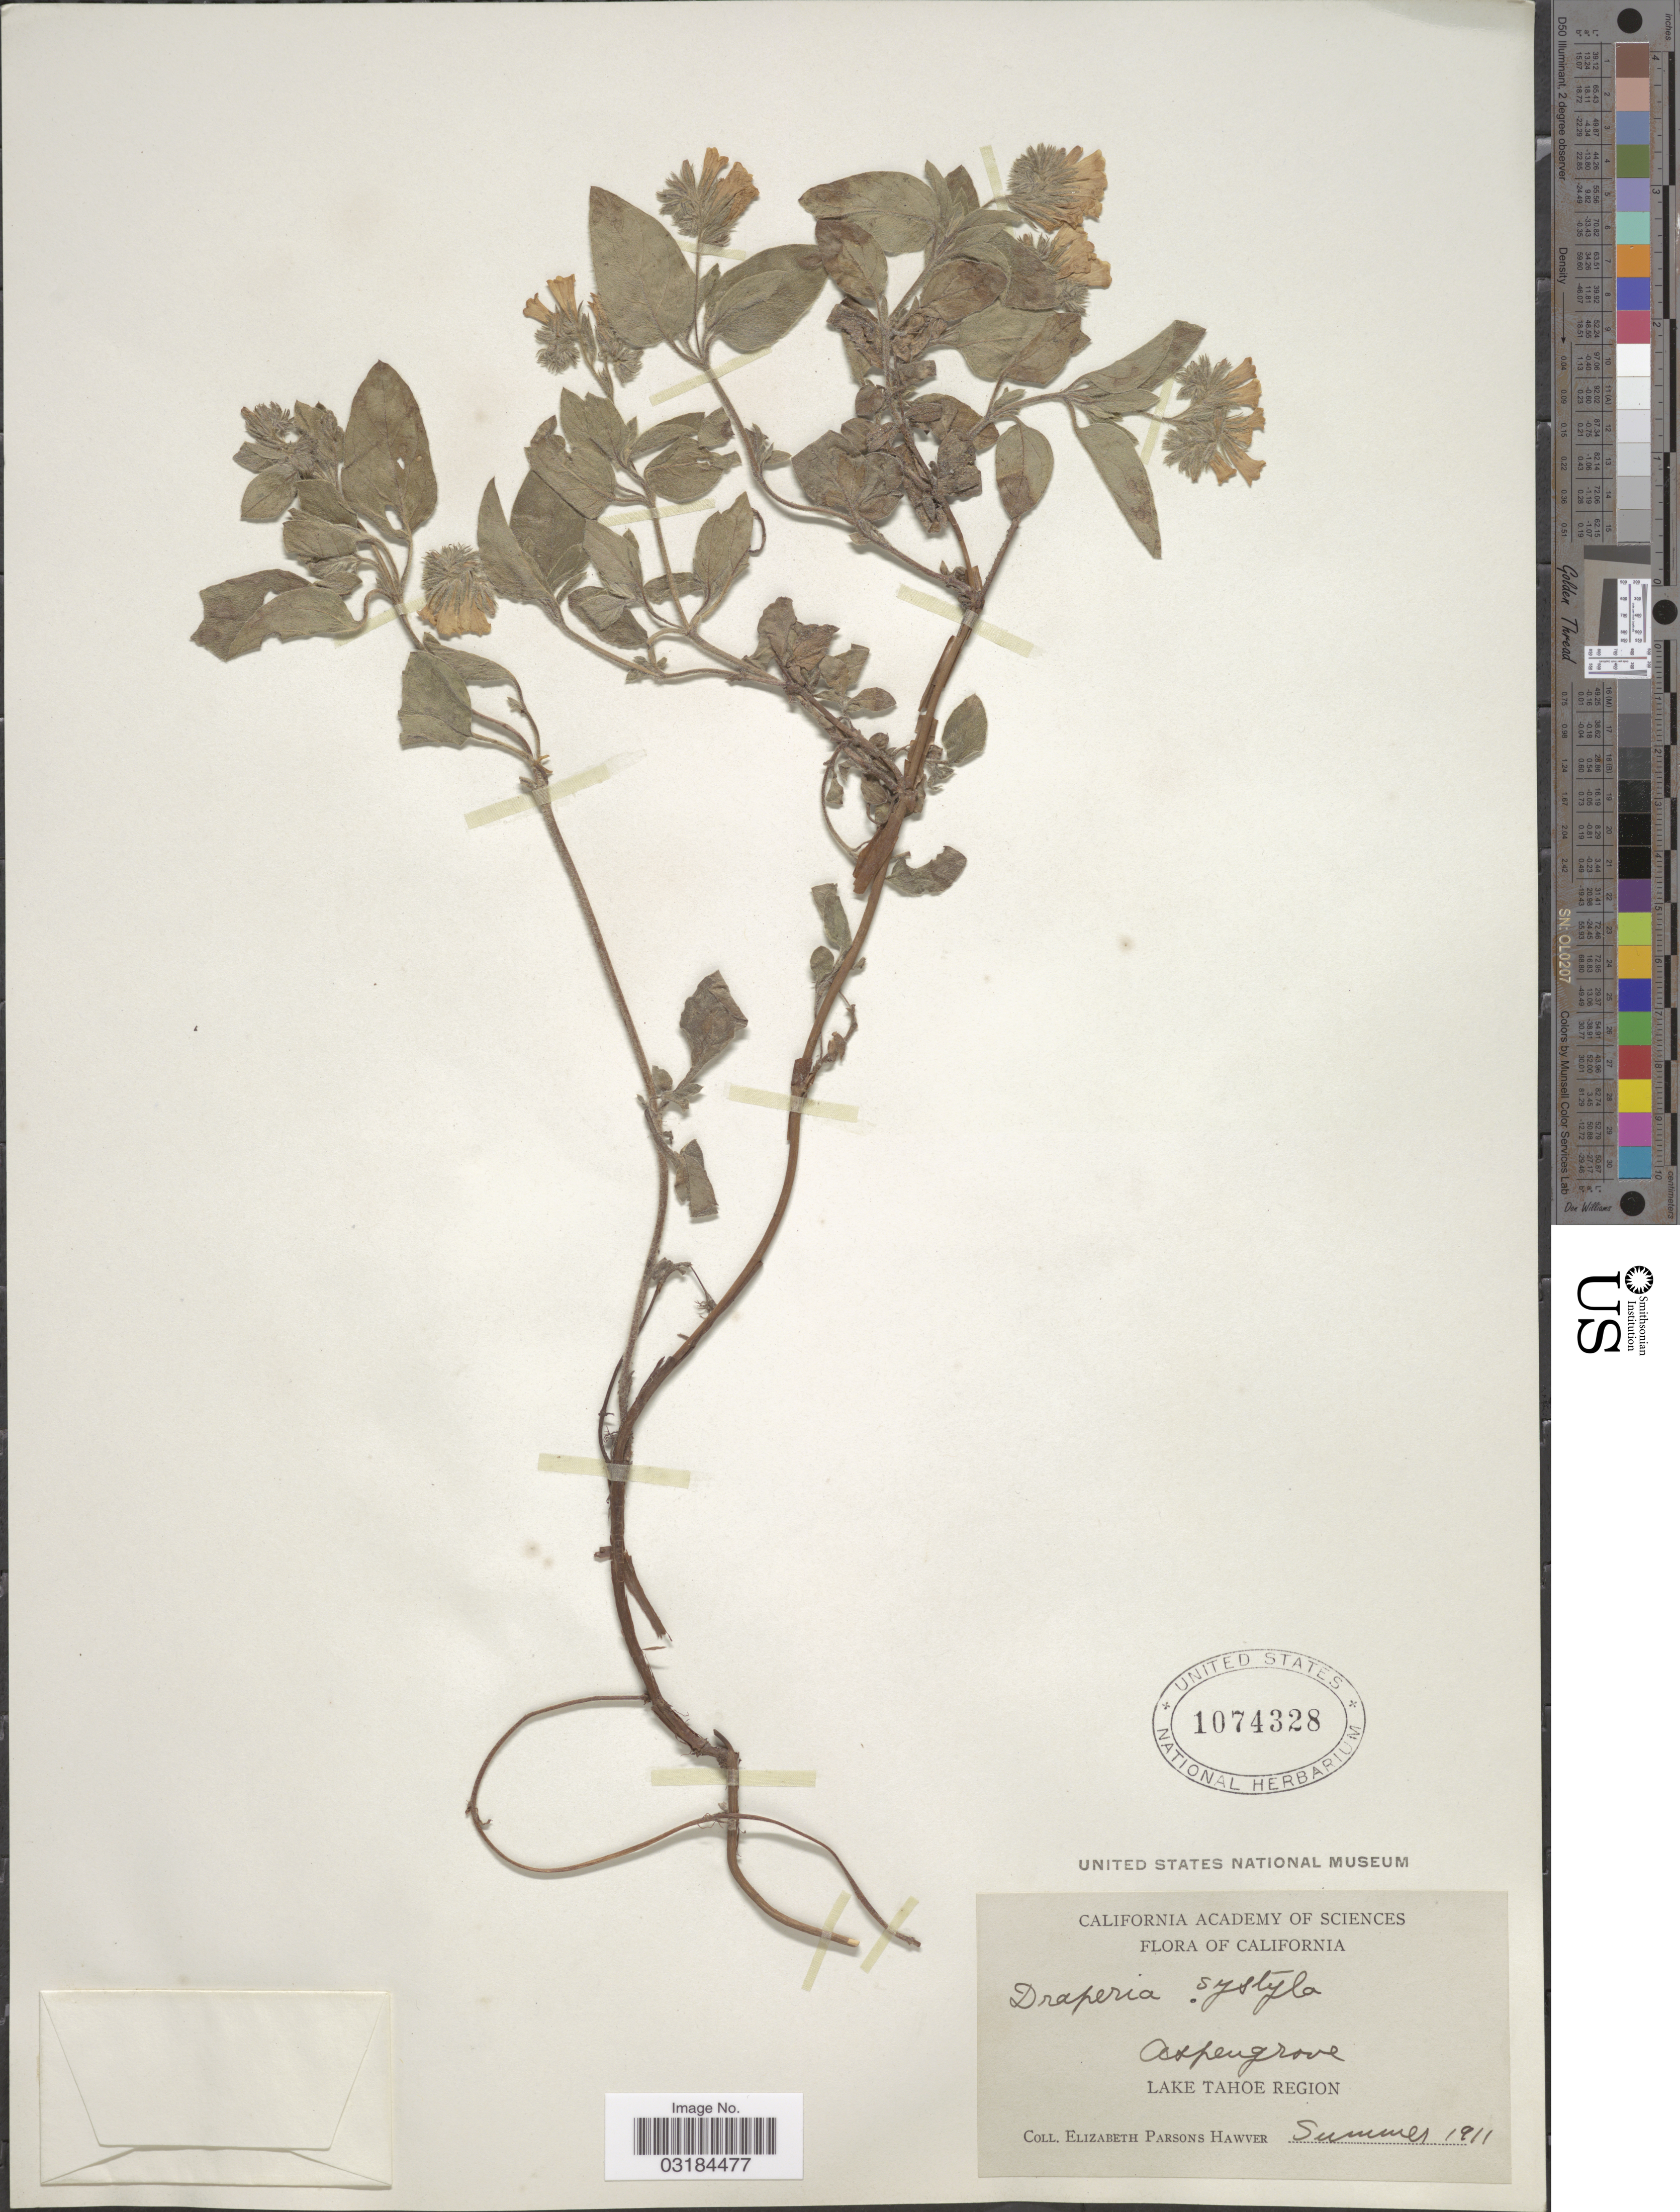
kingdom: Plantae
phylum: Tracheophyta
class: Magnoliopsida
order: Boraginales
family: Hydrophyllaceae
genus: Draperia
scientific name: Draperia systyla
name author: (A. Gray) Torr.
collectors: E. Hawver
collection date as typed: Summer 1911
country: United States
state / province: California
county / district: Nevada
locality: Aspengrove, Lake Tahoe Region.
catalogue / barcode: US 1074328